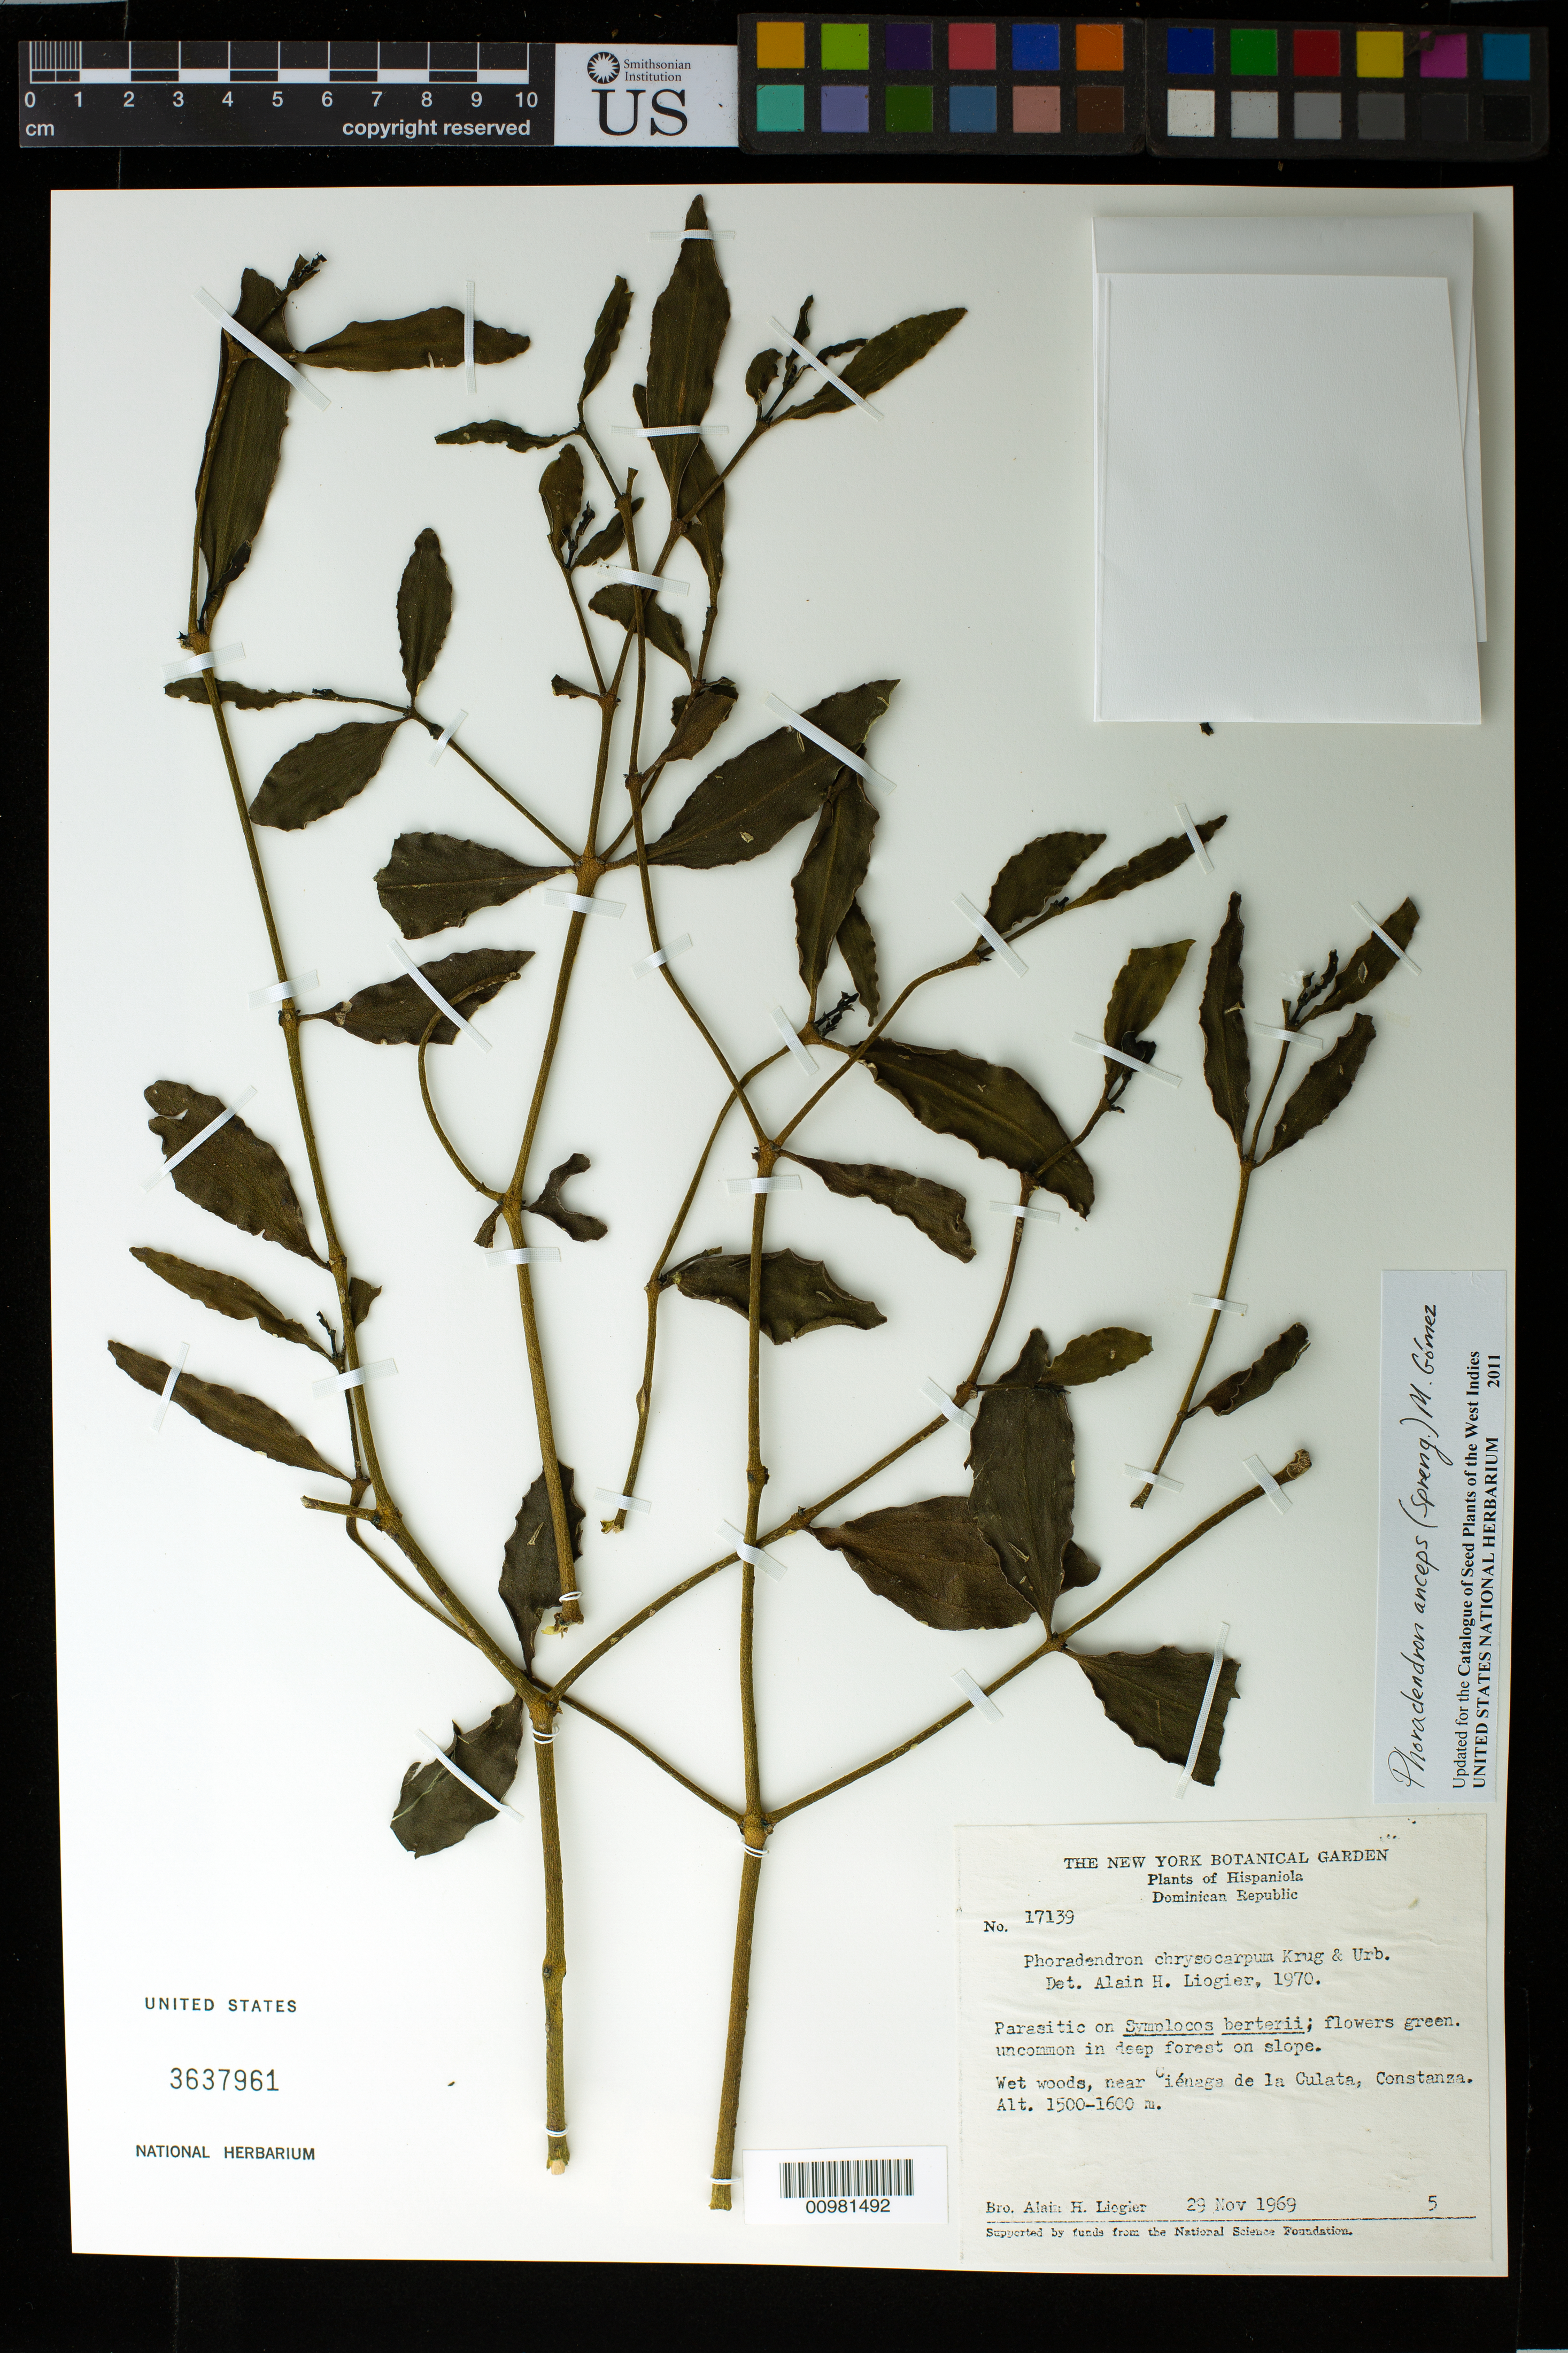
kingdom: Plantae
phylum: Tracheophyta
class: Magnoliopsida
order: Santalales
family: Viscaceae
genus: Phoradendron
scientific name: Phoradendron anceps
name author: (Spreng.) M. Gómez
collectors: A. H. Liogier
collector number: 17139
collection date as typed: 29 Nov 1969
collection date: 1969-11-29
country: Dominican Republic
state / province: La Vega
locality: Near Ciénaga de la Culata, Constanza.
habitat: Wet woods on forest slope.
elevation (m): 1500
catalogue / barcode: US 3637961